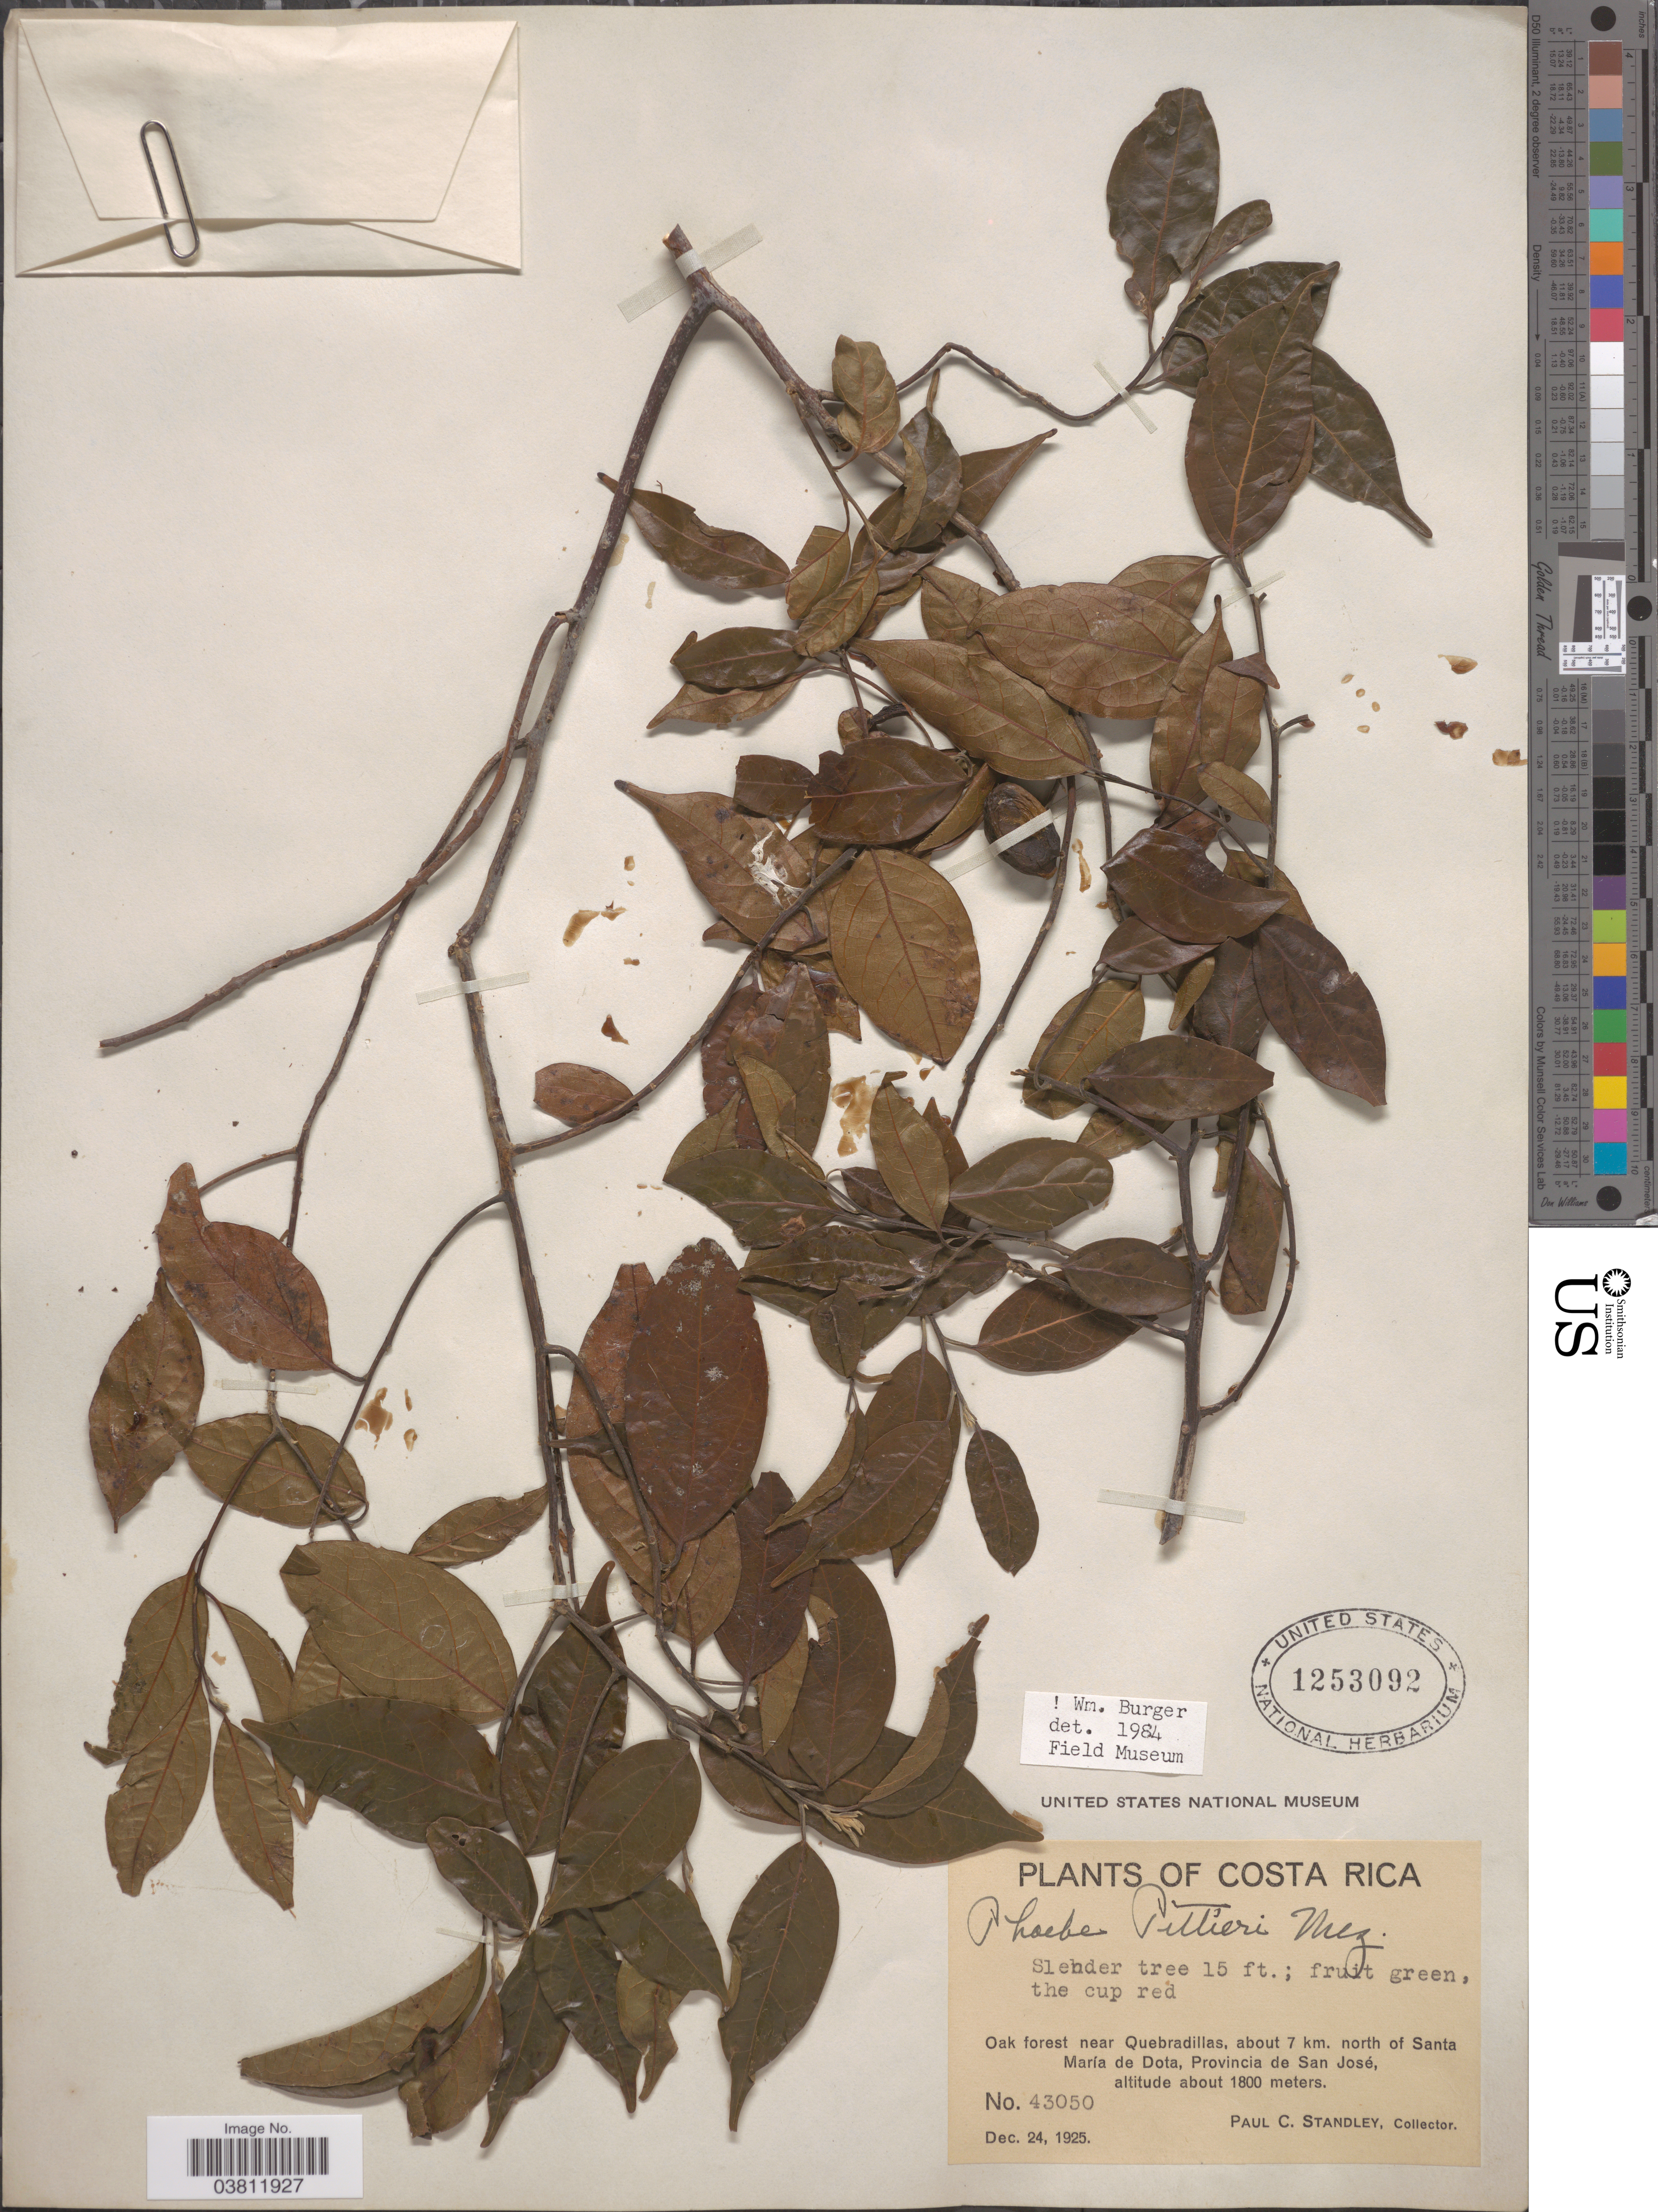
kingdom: Plantae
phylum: Tracheophyta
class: Magnoliopsida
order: Laurales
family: Lauraceae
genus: Phoebe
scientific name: Phoebe pittieri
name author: Mez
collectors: P. C. Standley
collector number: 43050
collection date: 1925-12-24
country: Costa Rica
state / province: San José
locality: Oak forest near Quebradillas, about 7 km. north of Santa María de Dota.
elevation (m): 1800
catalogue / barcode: US 1253092